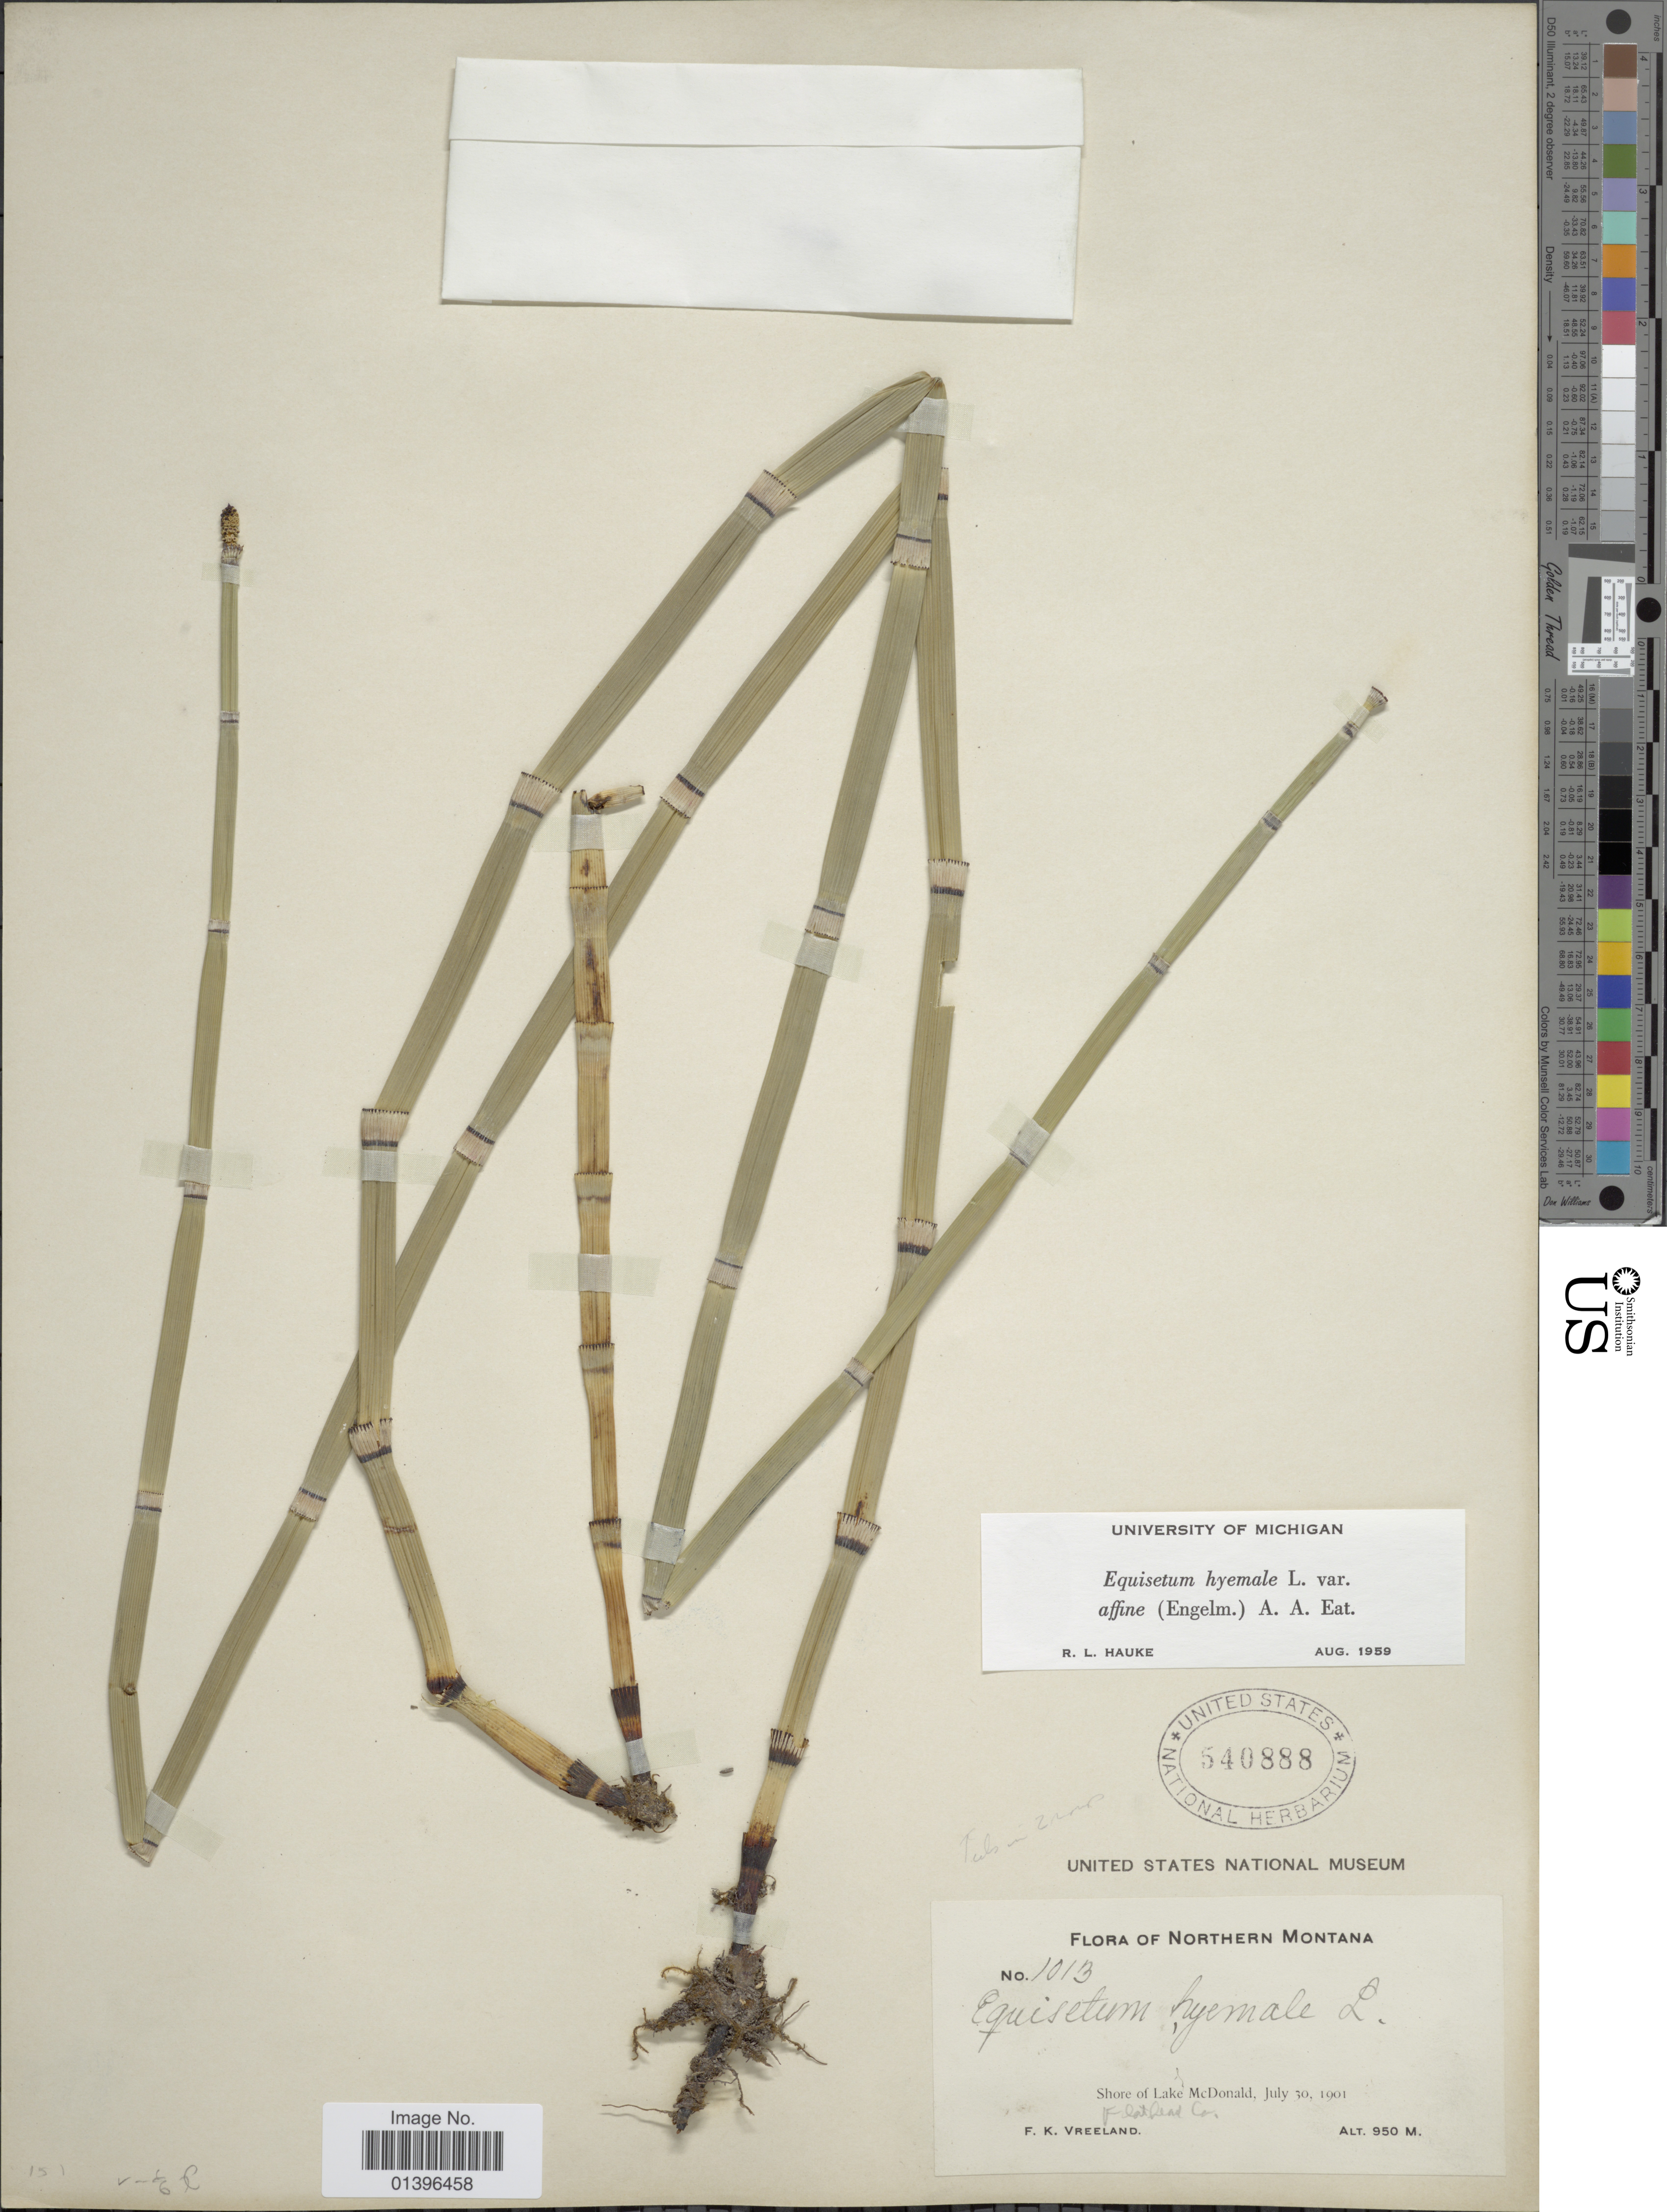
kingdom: Plantae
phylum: Tracheophyta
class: Polypodiopsida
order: Equisetales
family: Equisetaceae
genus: Equisetum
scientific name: Equisetum hyemale var. affine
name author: (Engelm.) A.A. Eaton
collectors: F. Vreeland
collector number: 1013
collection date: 1901-07-30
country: United States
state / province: Montana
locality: Northern Montana. Shore of Lake McDonald, Flathead Co.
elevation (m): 950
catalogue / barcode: US 540888